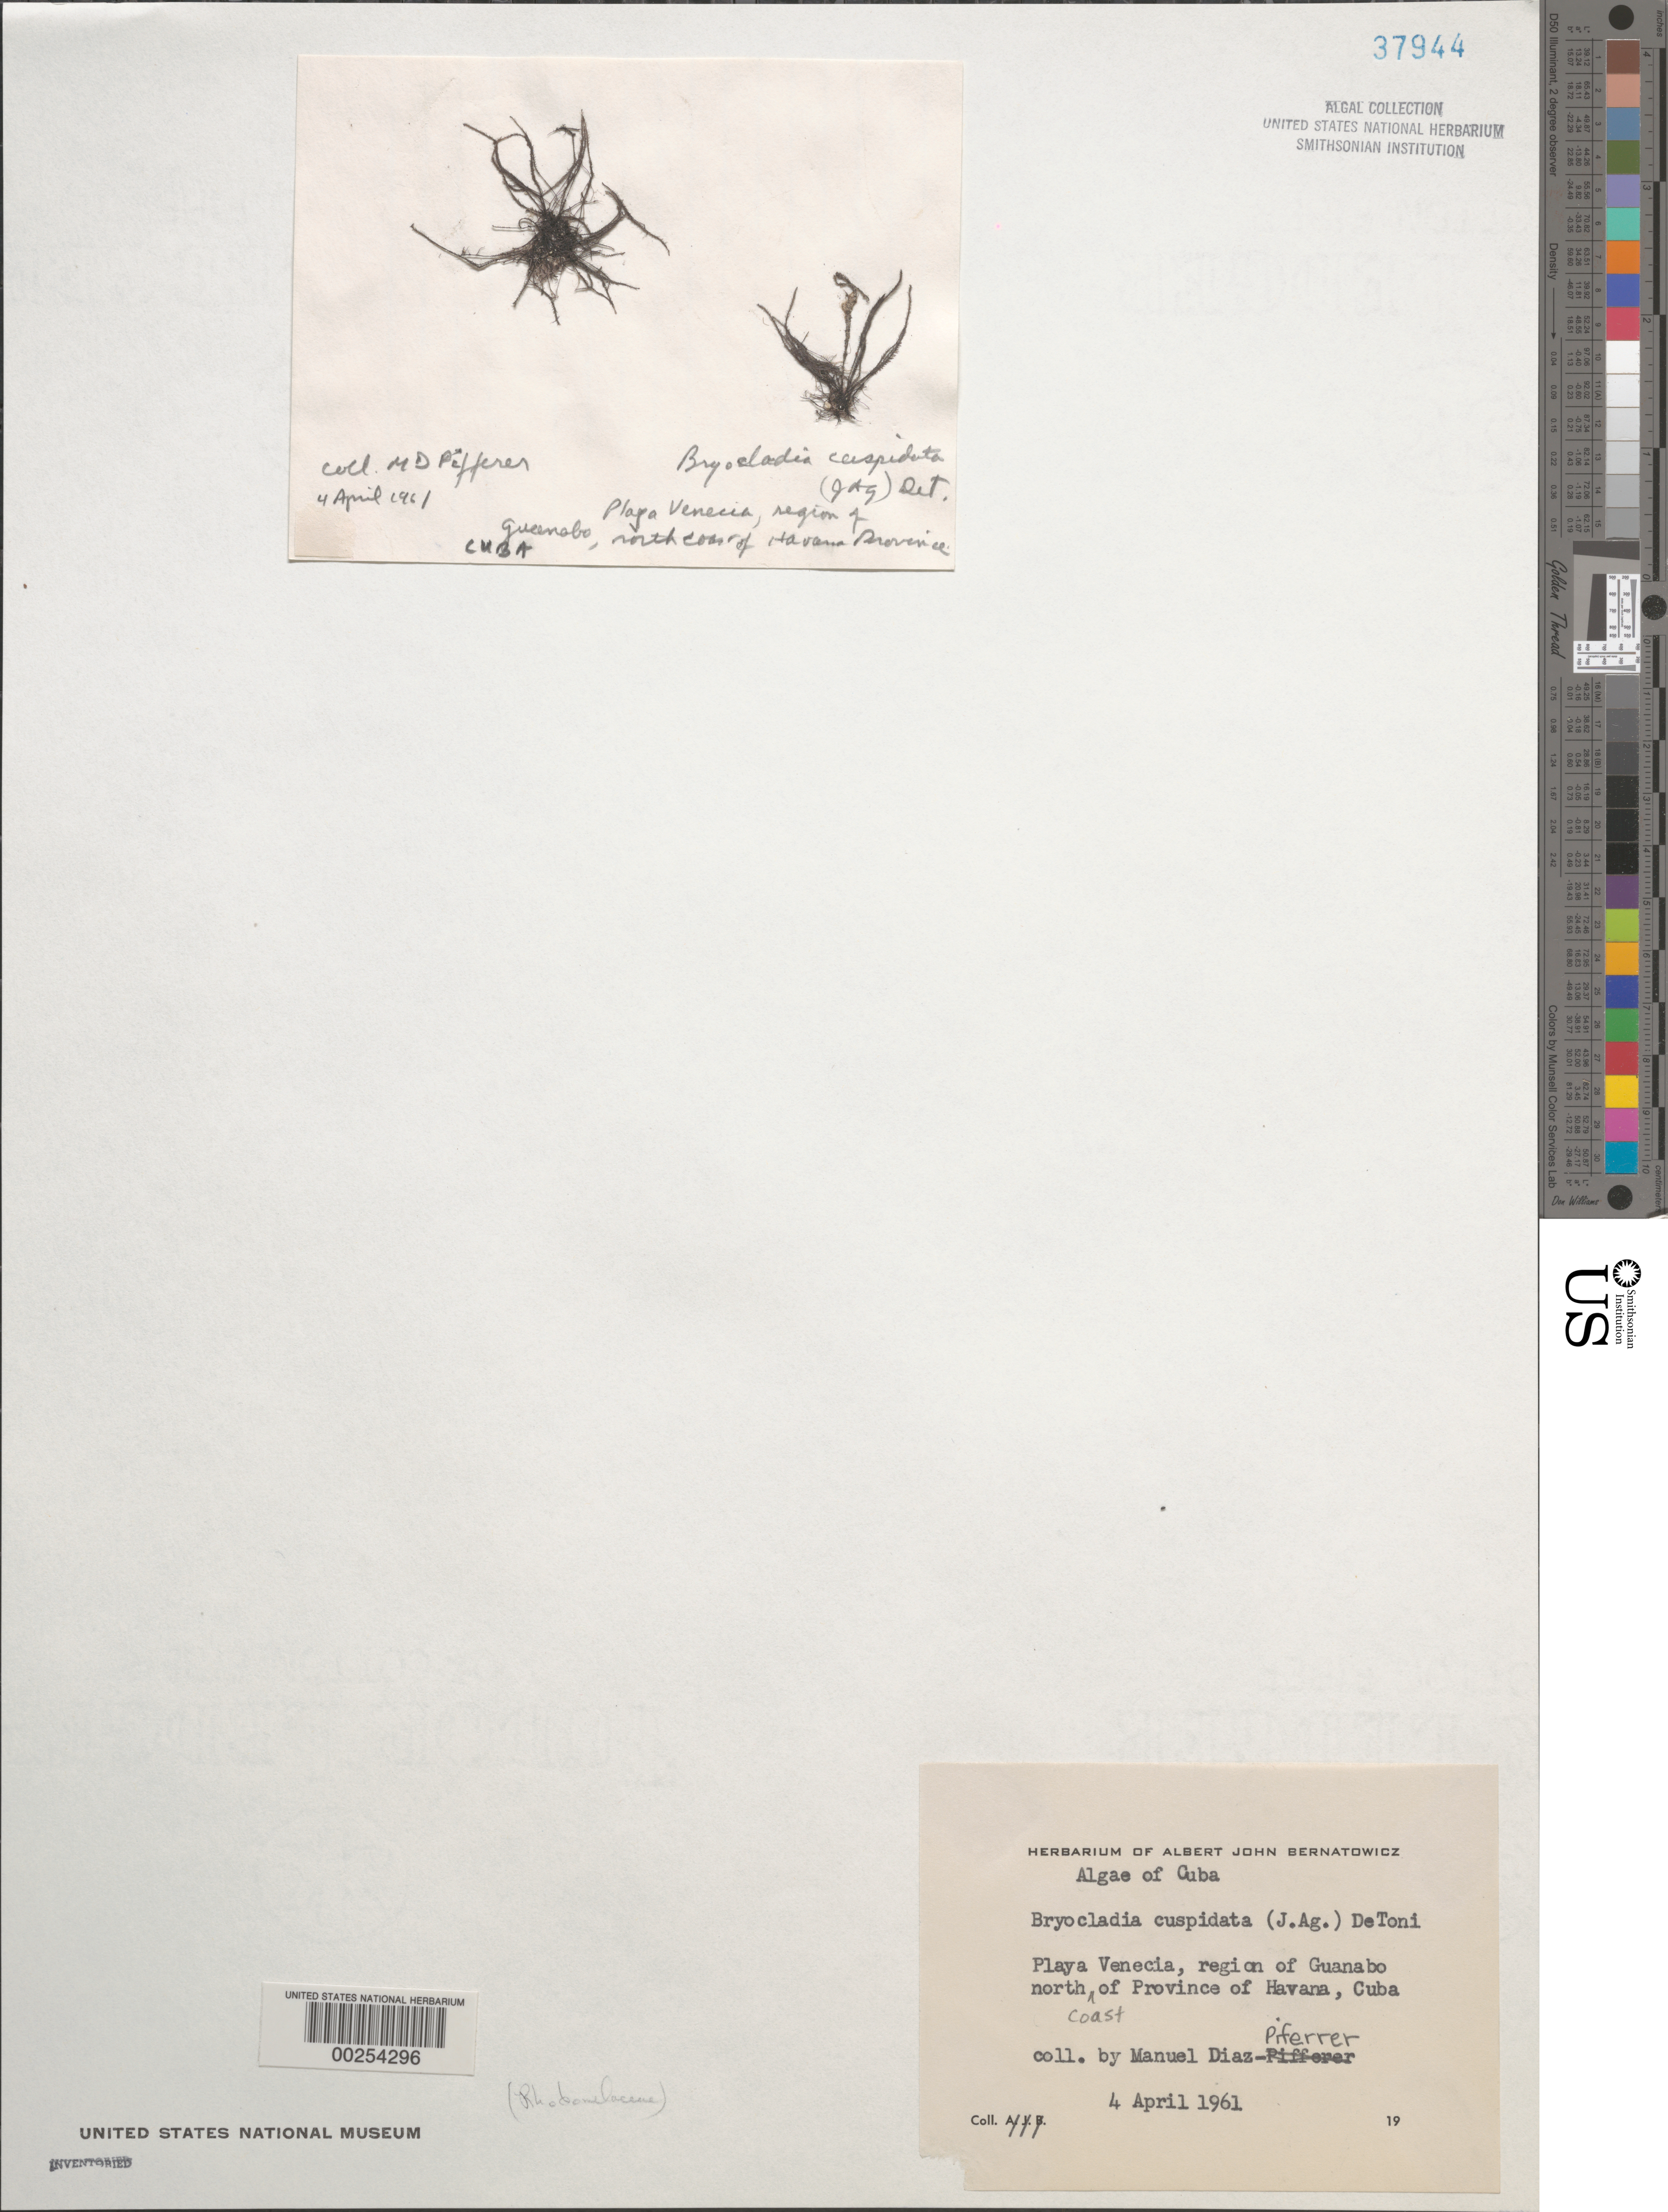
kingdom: Plantae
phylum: Rhodophyta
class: Florideophyceae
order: Ceramiales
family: Rhodomelaceae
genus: Bryocladia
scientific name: Bryocladia cuspidata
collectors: M. Diaz-Piferrer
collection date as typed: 04 Apr 1961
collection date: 1961-04-04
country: Cuba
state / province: La Habana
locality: Playa venecia, guanabo region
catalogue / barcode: US 37944